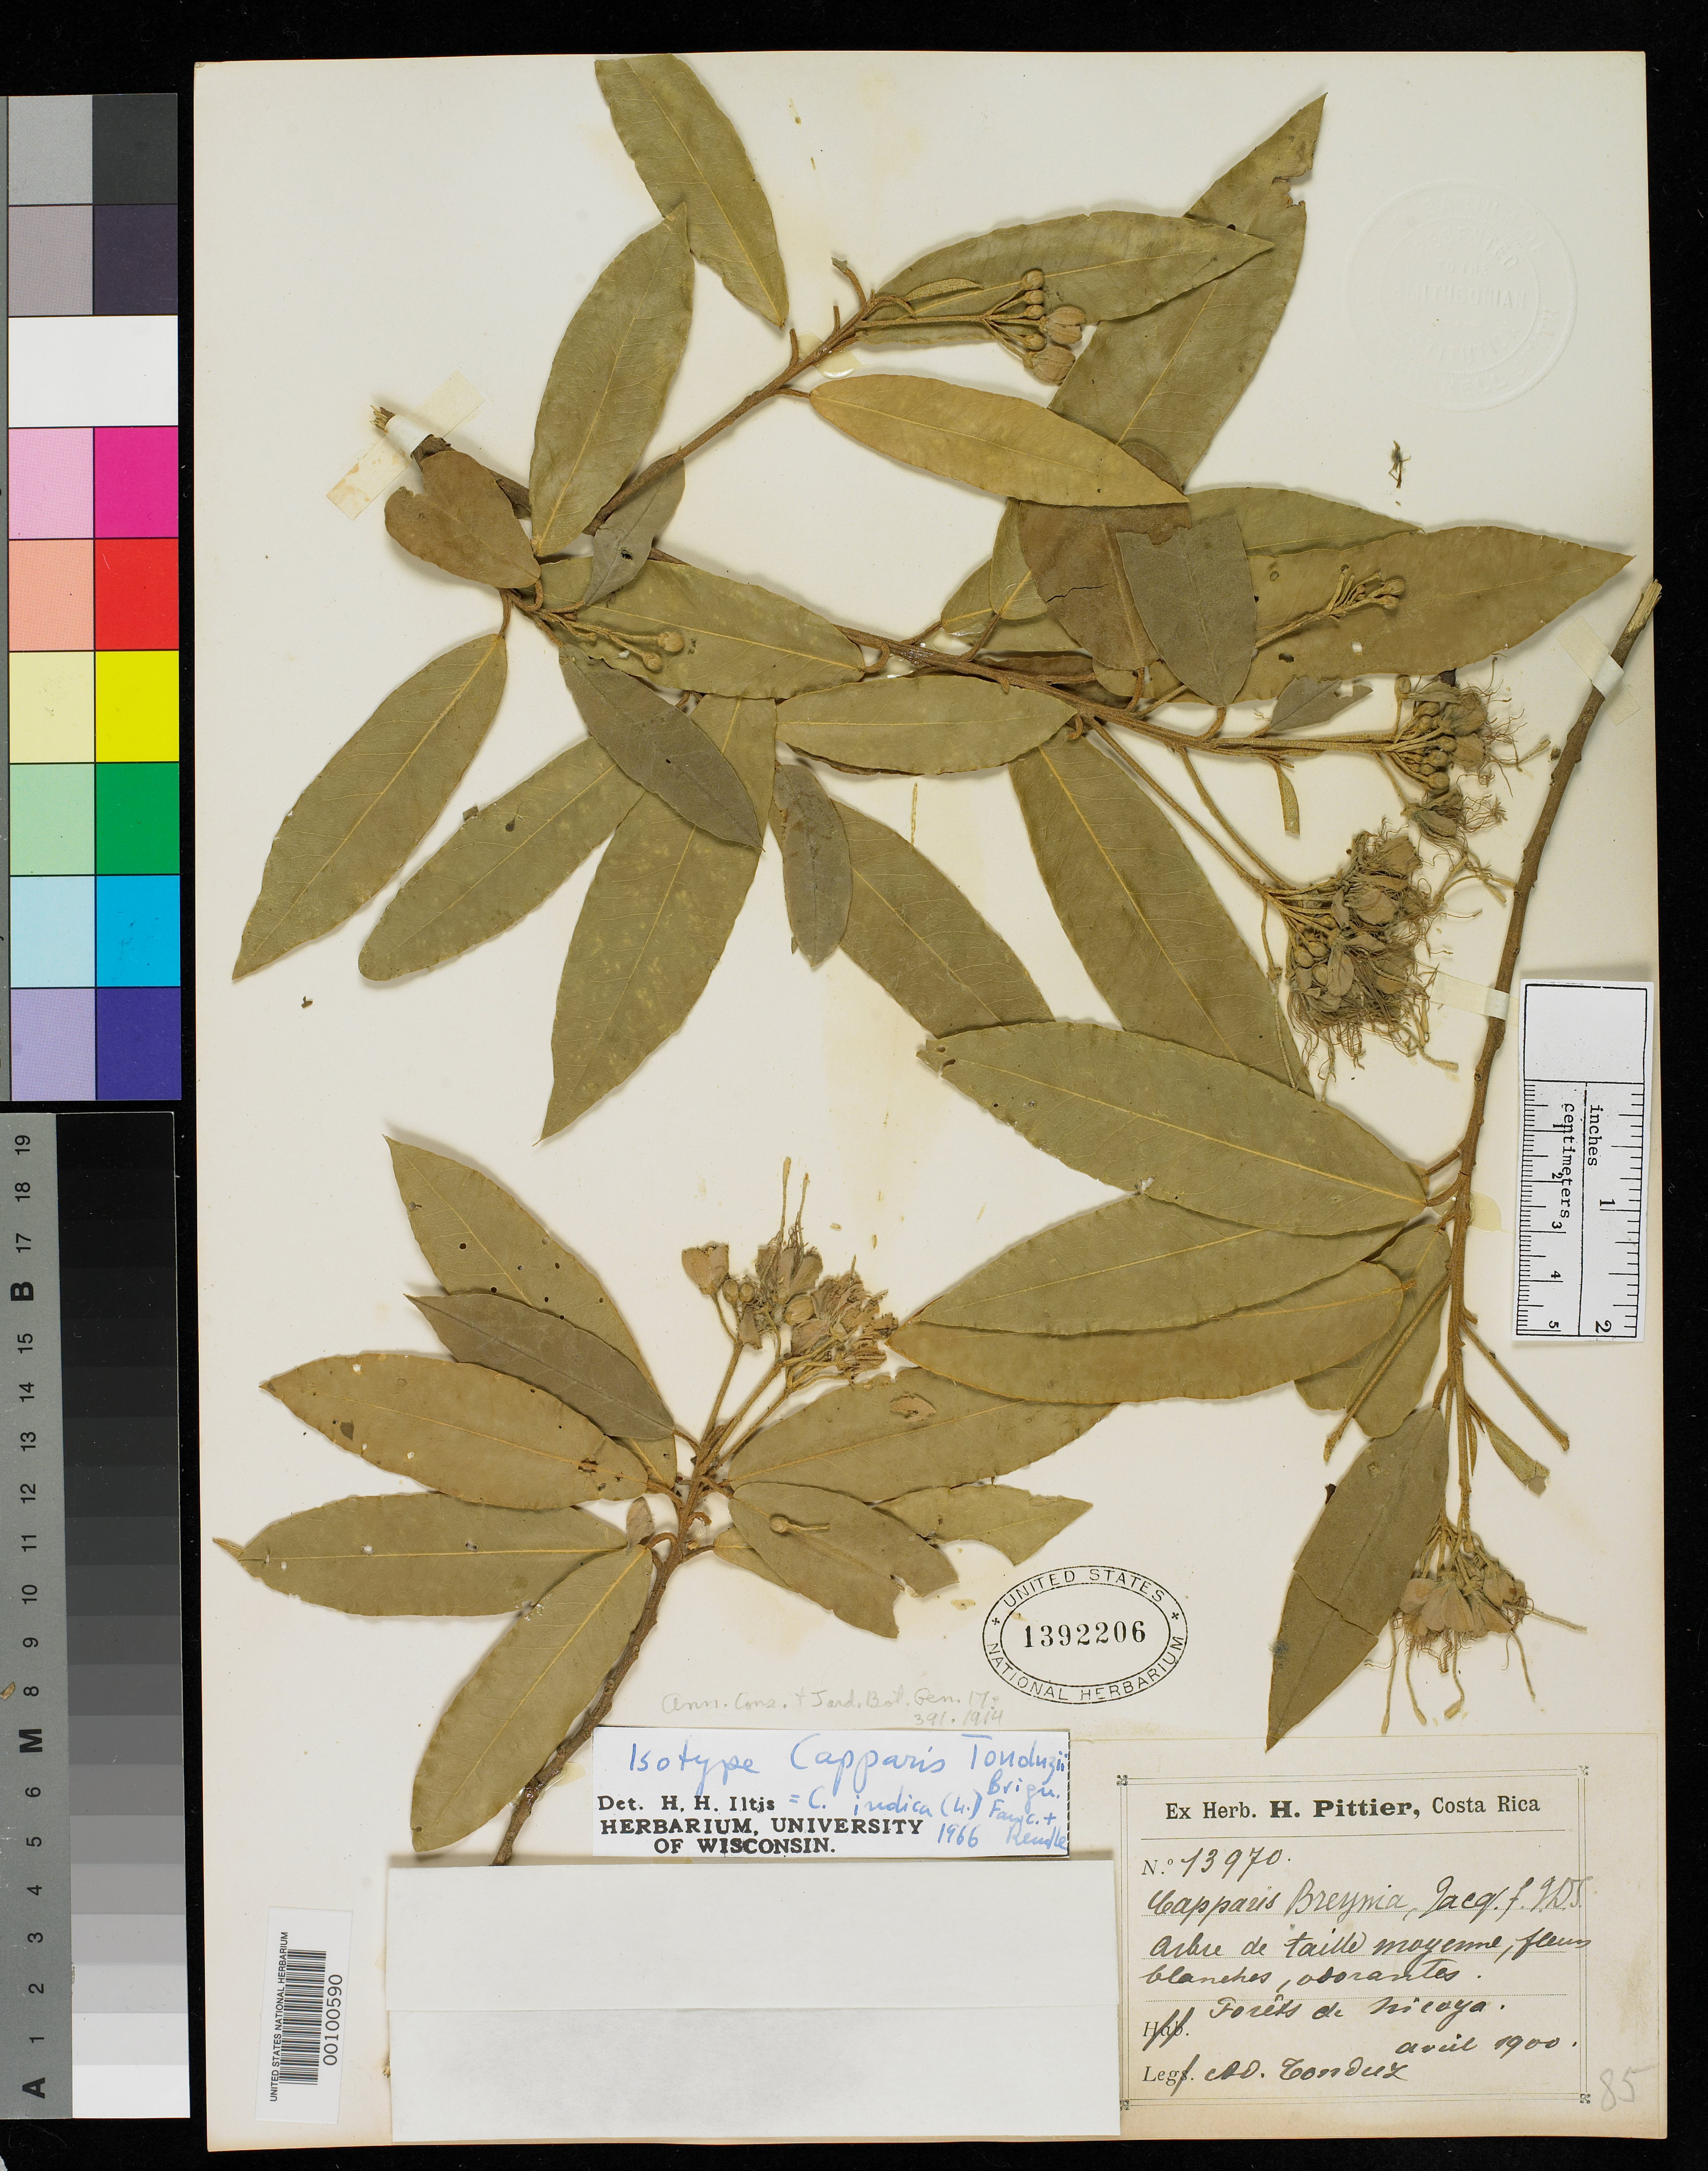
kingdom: Plantae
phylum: Tracheophyta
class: Magnoliopsida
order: Brassicales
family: Capparaceae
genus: Capparis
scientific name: Capparis tonduzii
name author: Briq.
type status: Isotype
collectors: H. F. Pittier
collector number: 13970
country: Costa Rica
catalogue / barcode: US 1392206